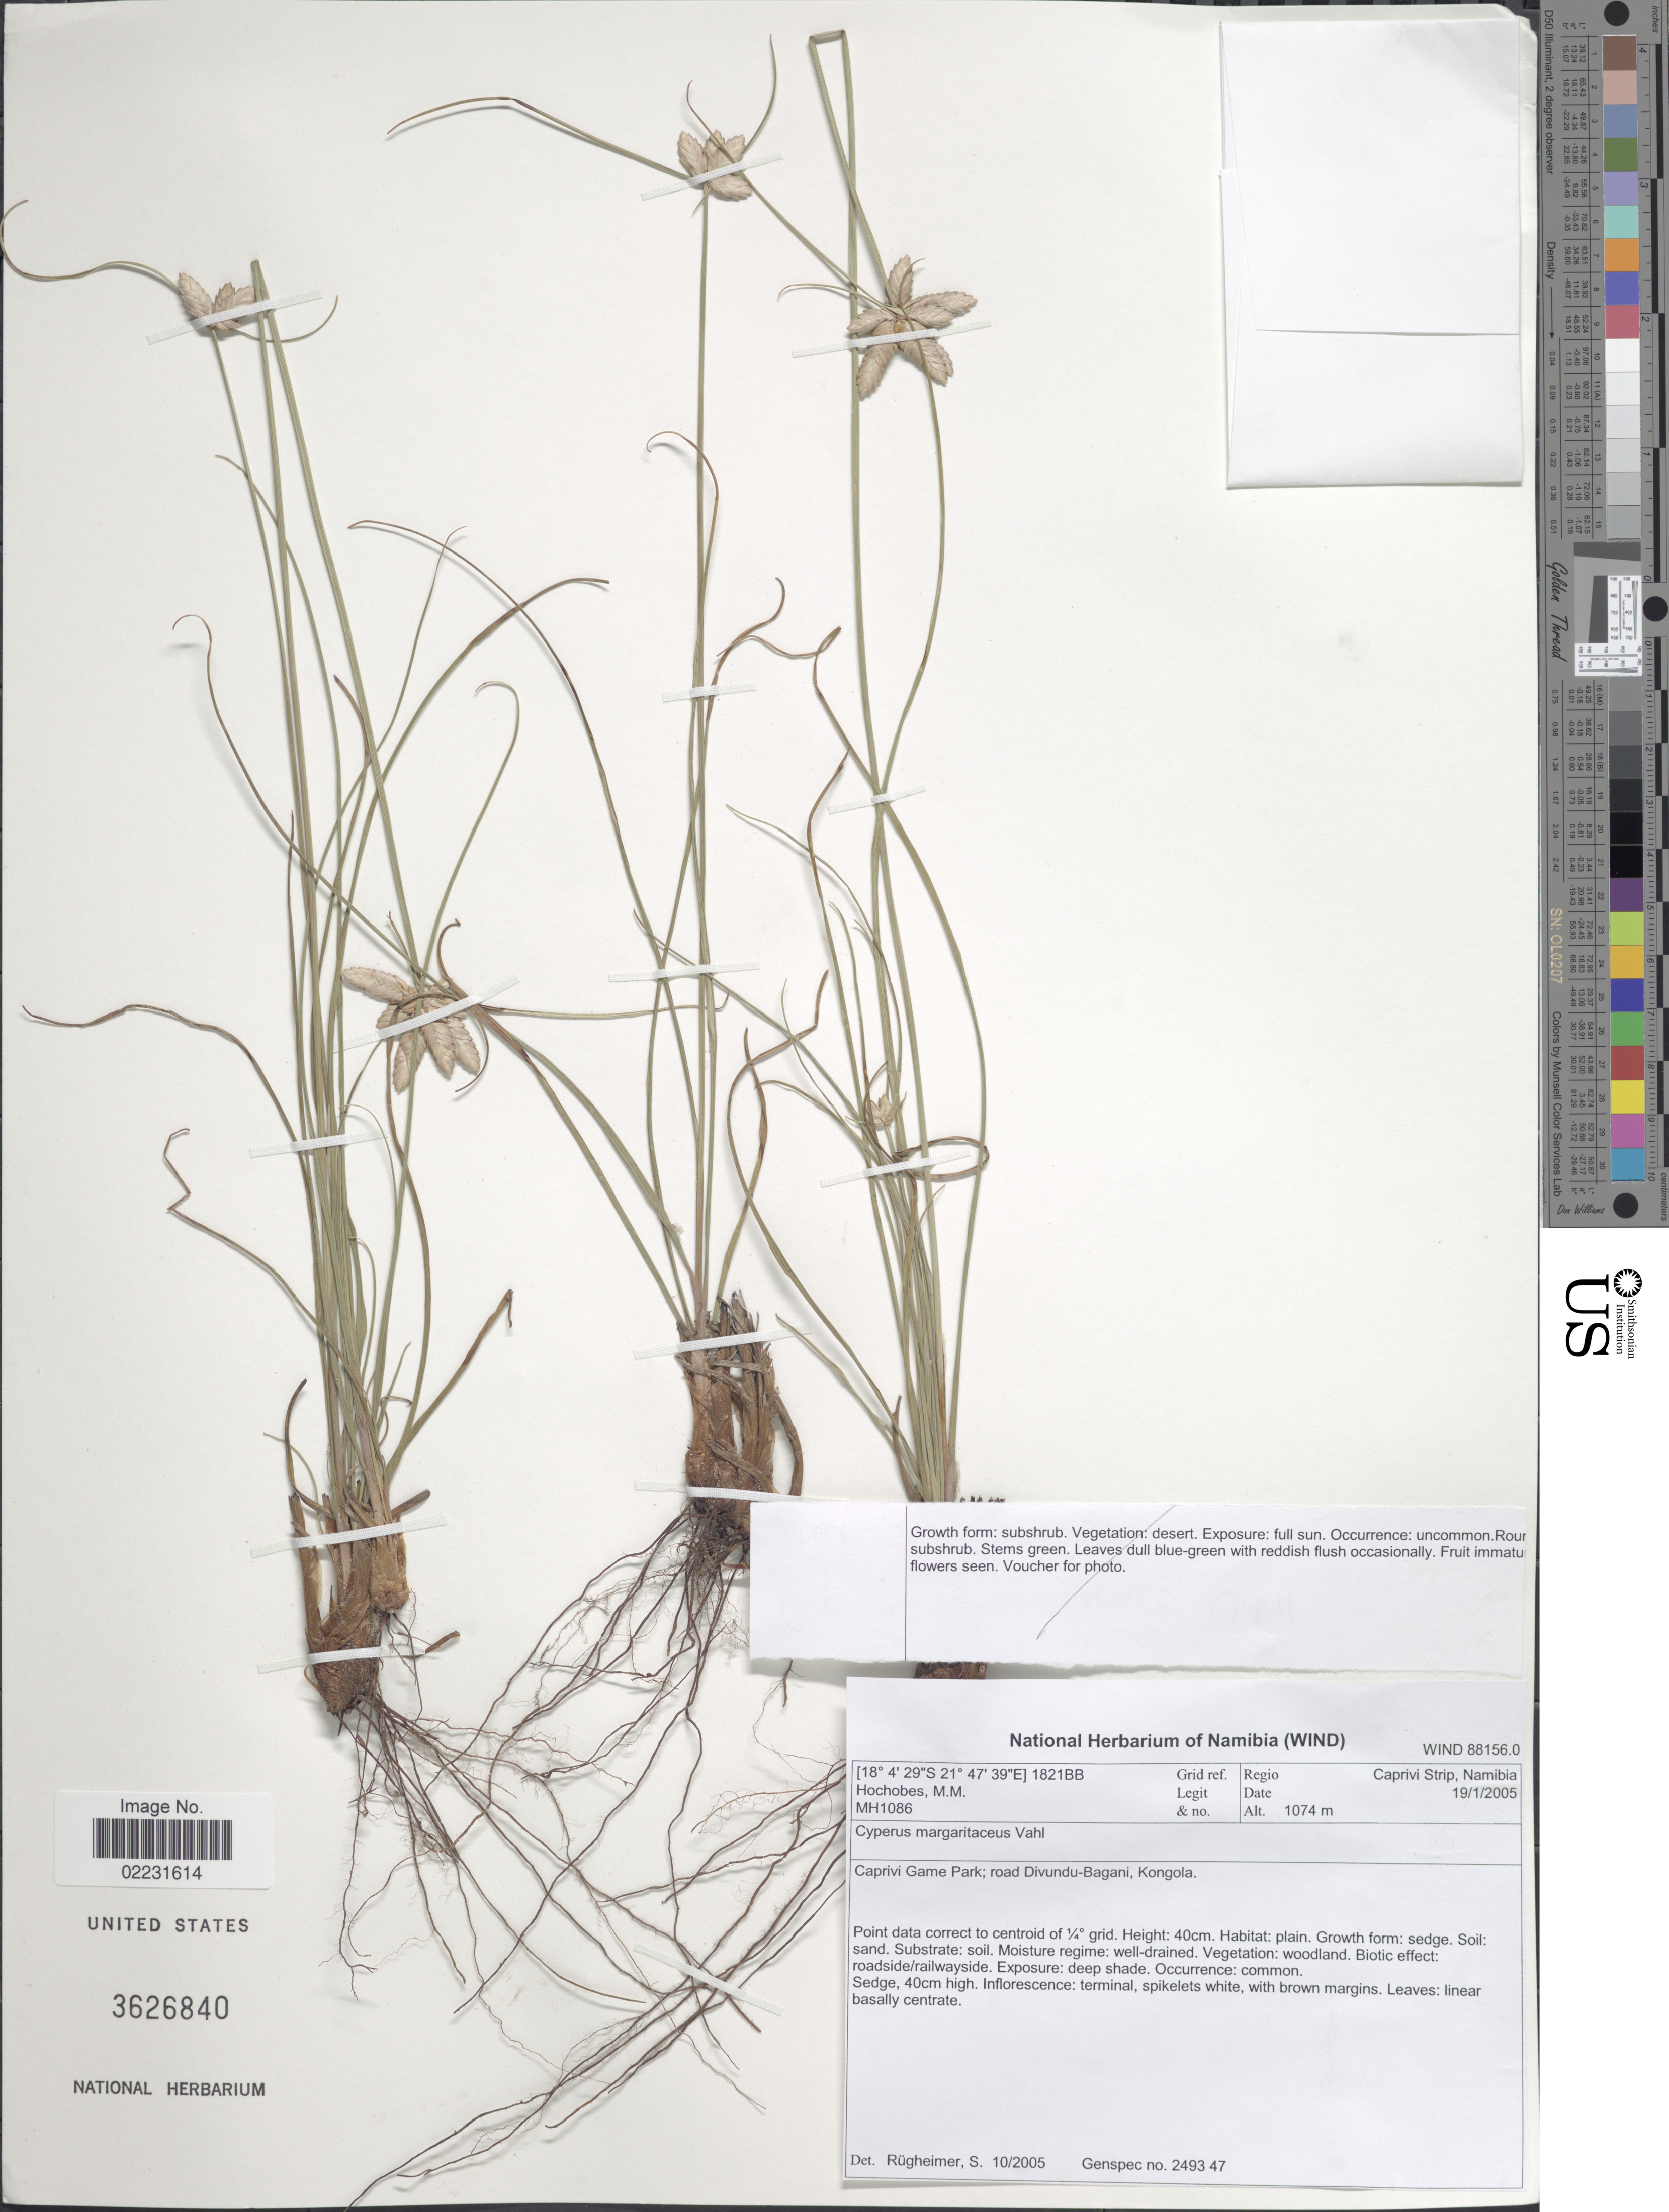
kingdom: Plantae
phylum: Tracheophyta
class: Liliopsida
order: Poales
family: Cyperaceae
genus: Cyperus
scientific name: Cyperus margaritaceus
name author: Vahl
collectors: M. Hochobes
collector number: MH1086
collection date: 2005-01-19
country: Namibia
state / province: Caprivi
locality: Caprivi Strip, Caprivi Game Park, road Divundu-Bagani, Kongola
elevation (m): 1074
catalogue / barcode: US 3626840